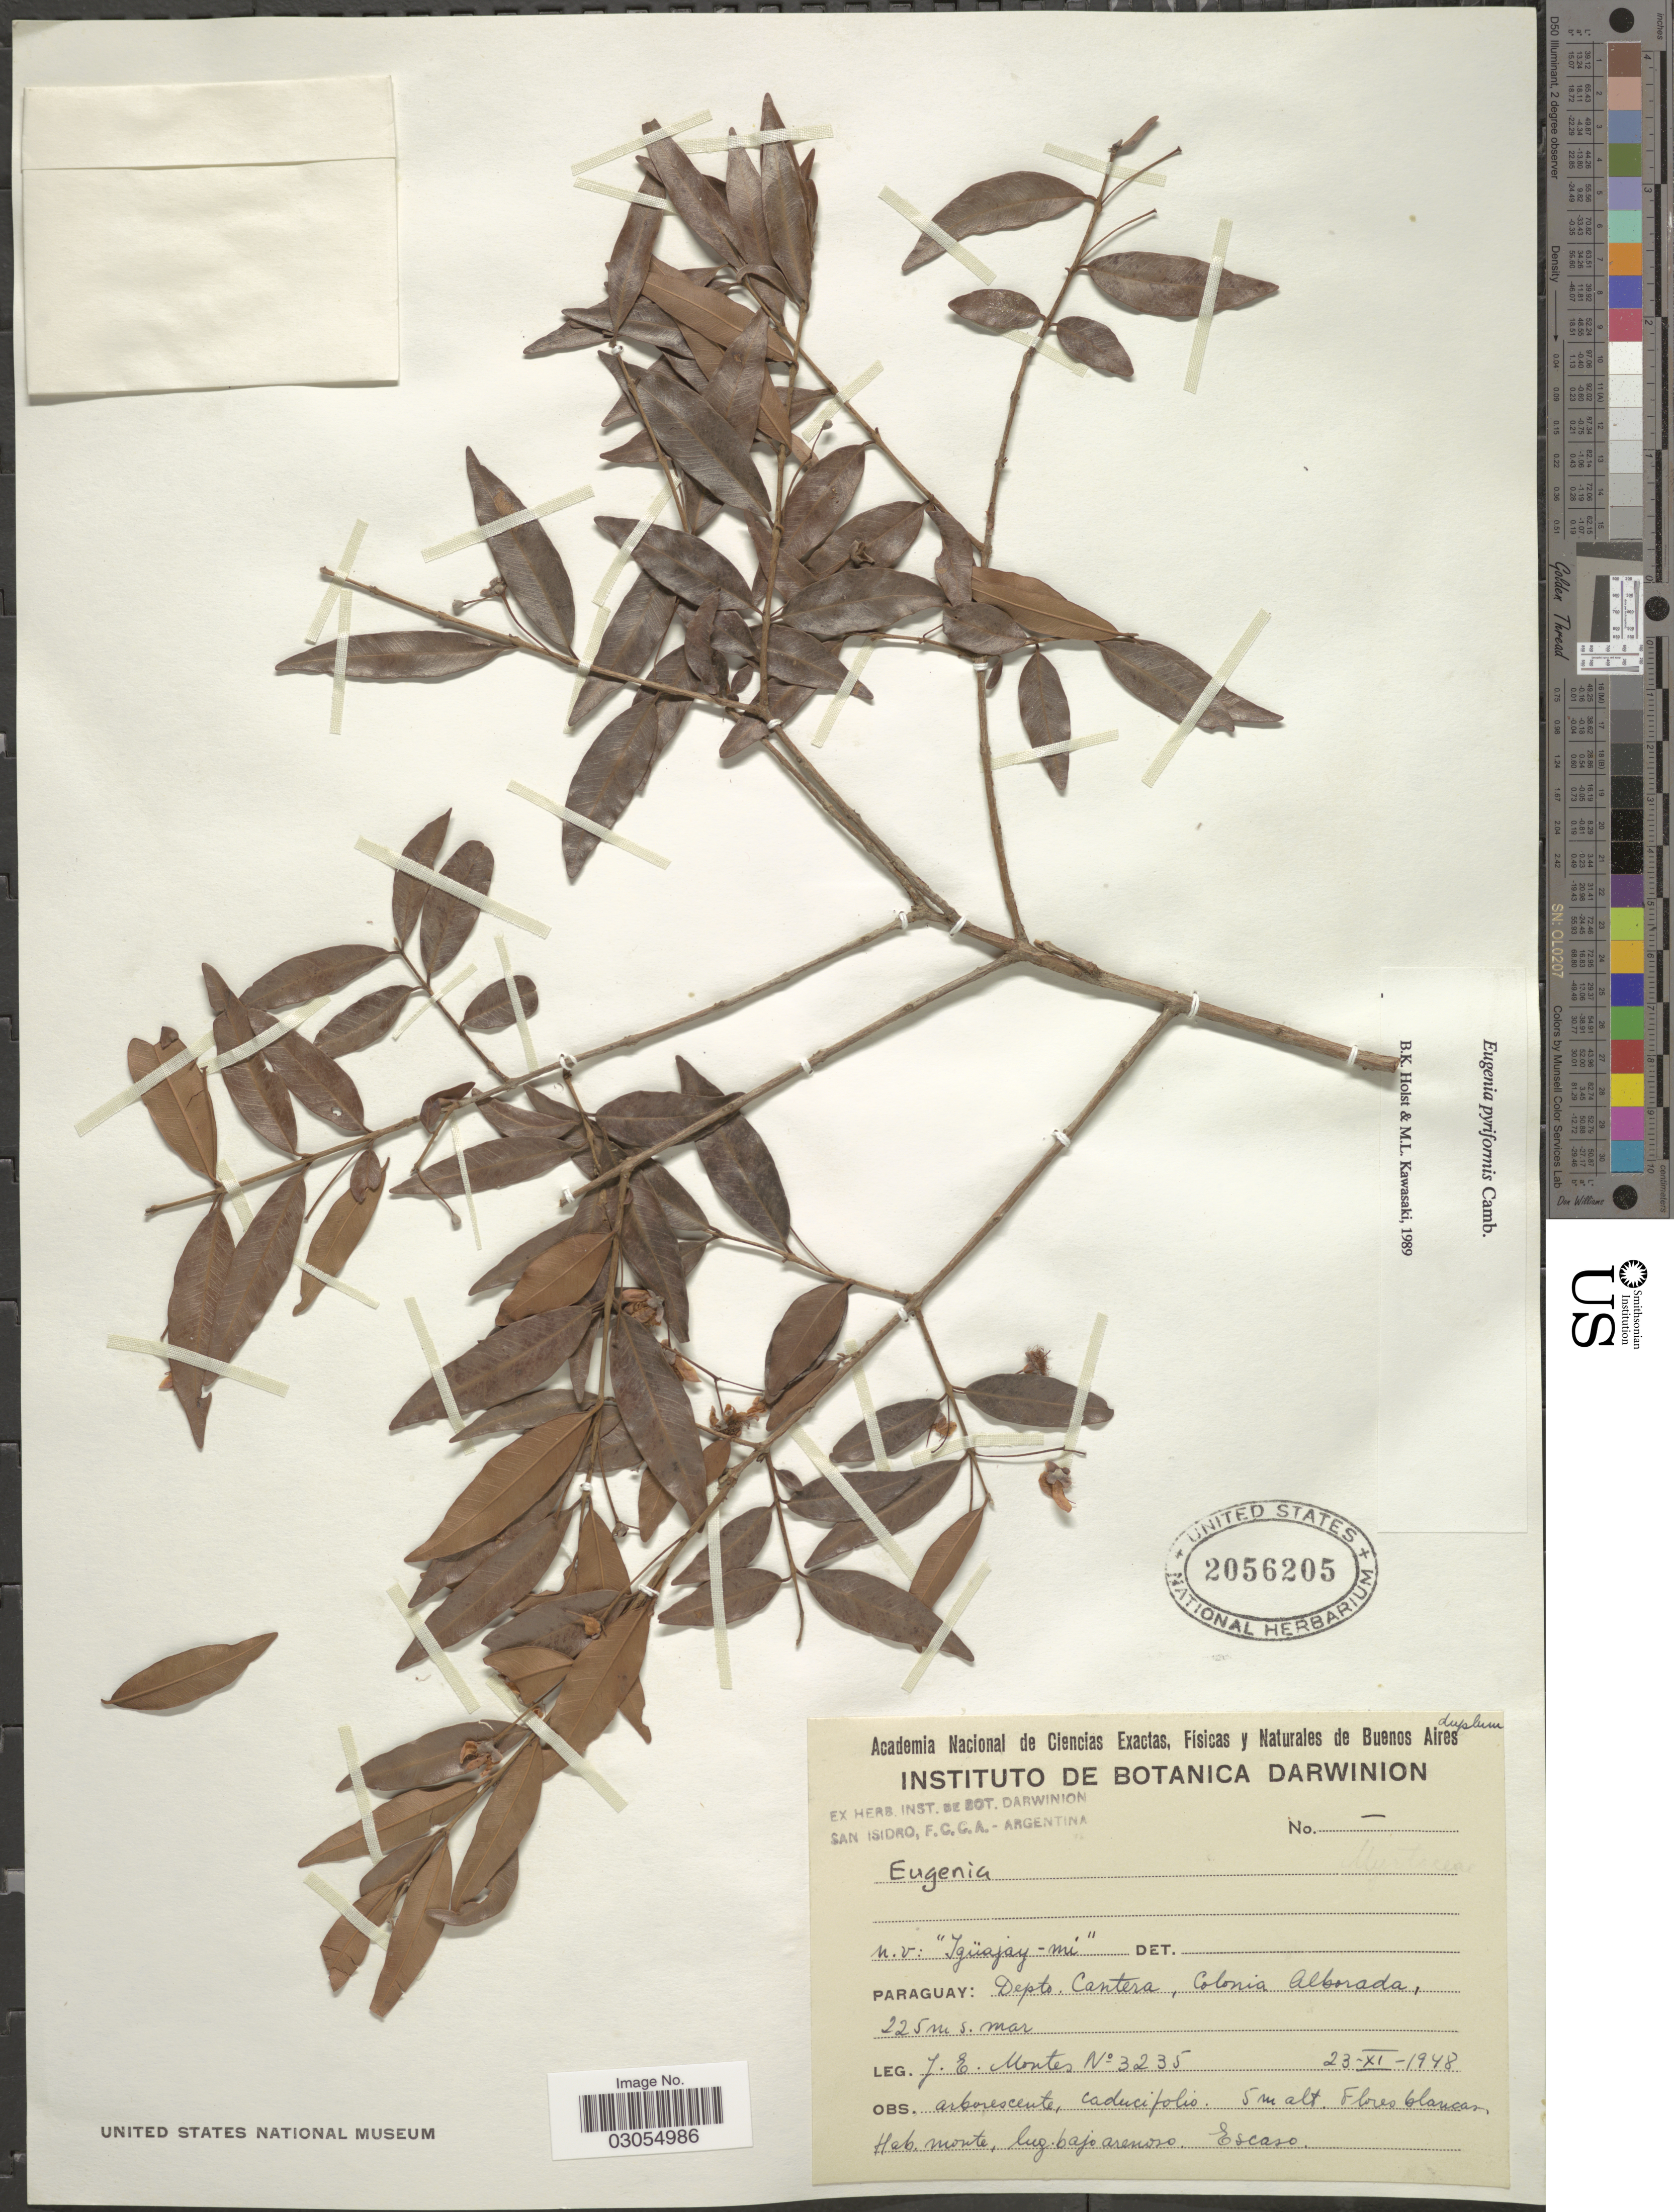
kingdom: Plantae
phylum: Tracheophyta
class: Magnoliopsida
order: Myrtales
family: Myrtaceae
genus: Eugenia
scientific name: Eugenia pyriformis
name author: Cambess.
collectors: J. E. Montes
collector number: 3235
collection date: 1948-11-23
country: Paraguay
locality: Depto. Cantera, Colonia Alborada.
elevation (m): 225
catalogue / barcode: US 2056205